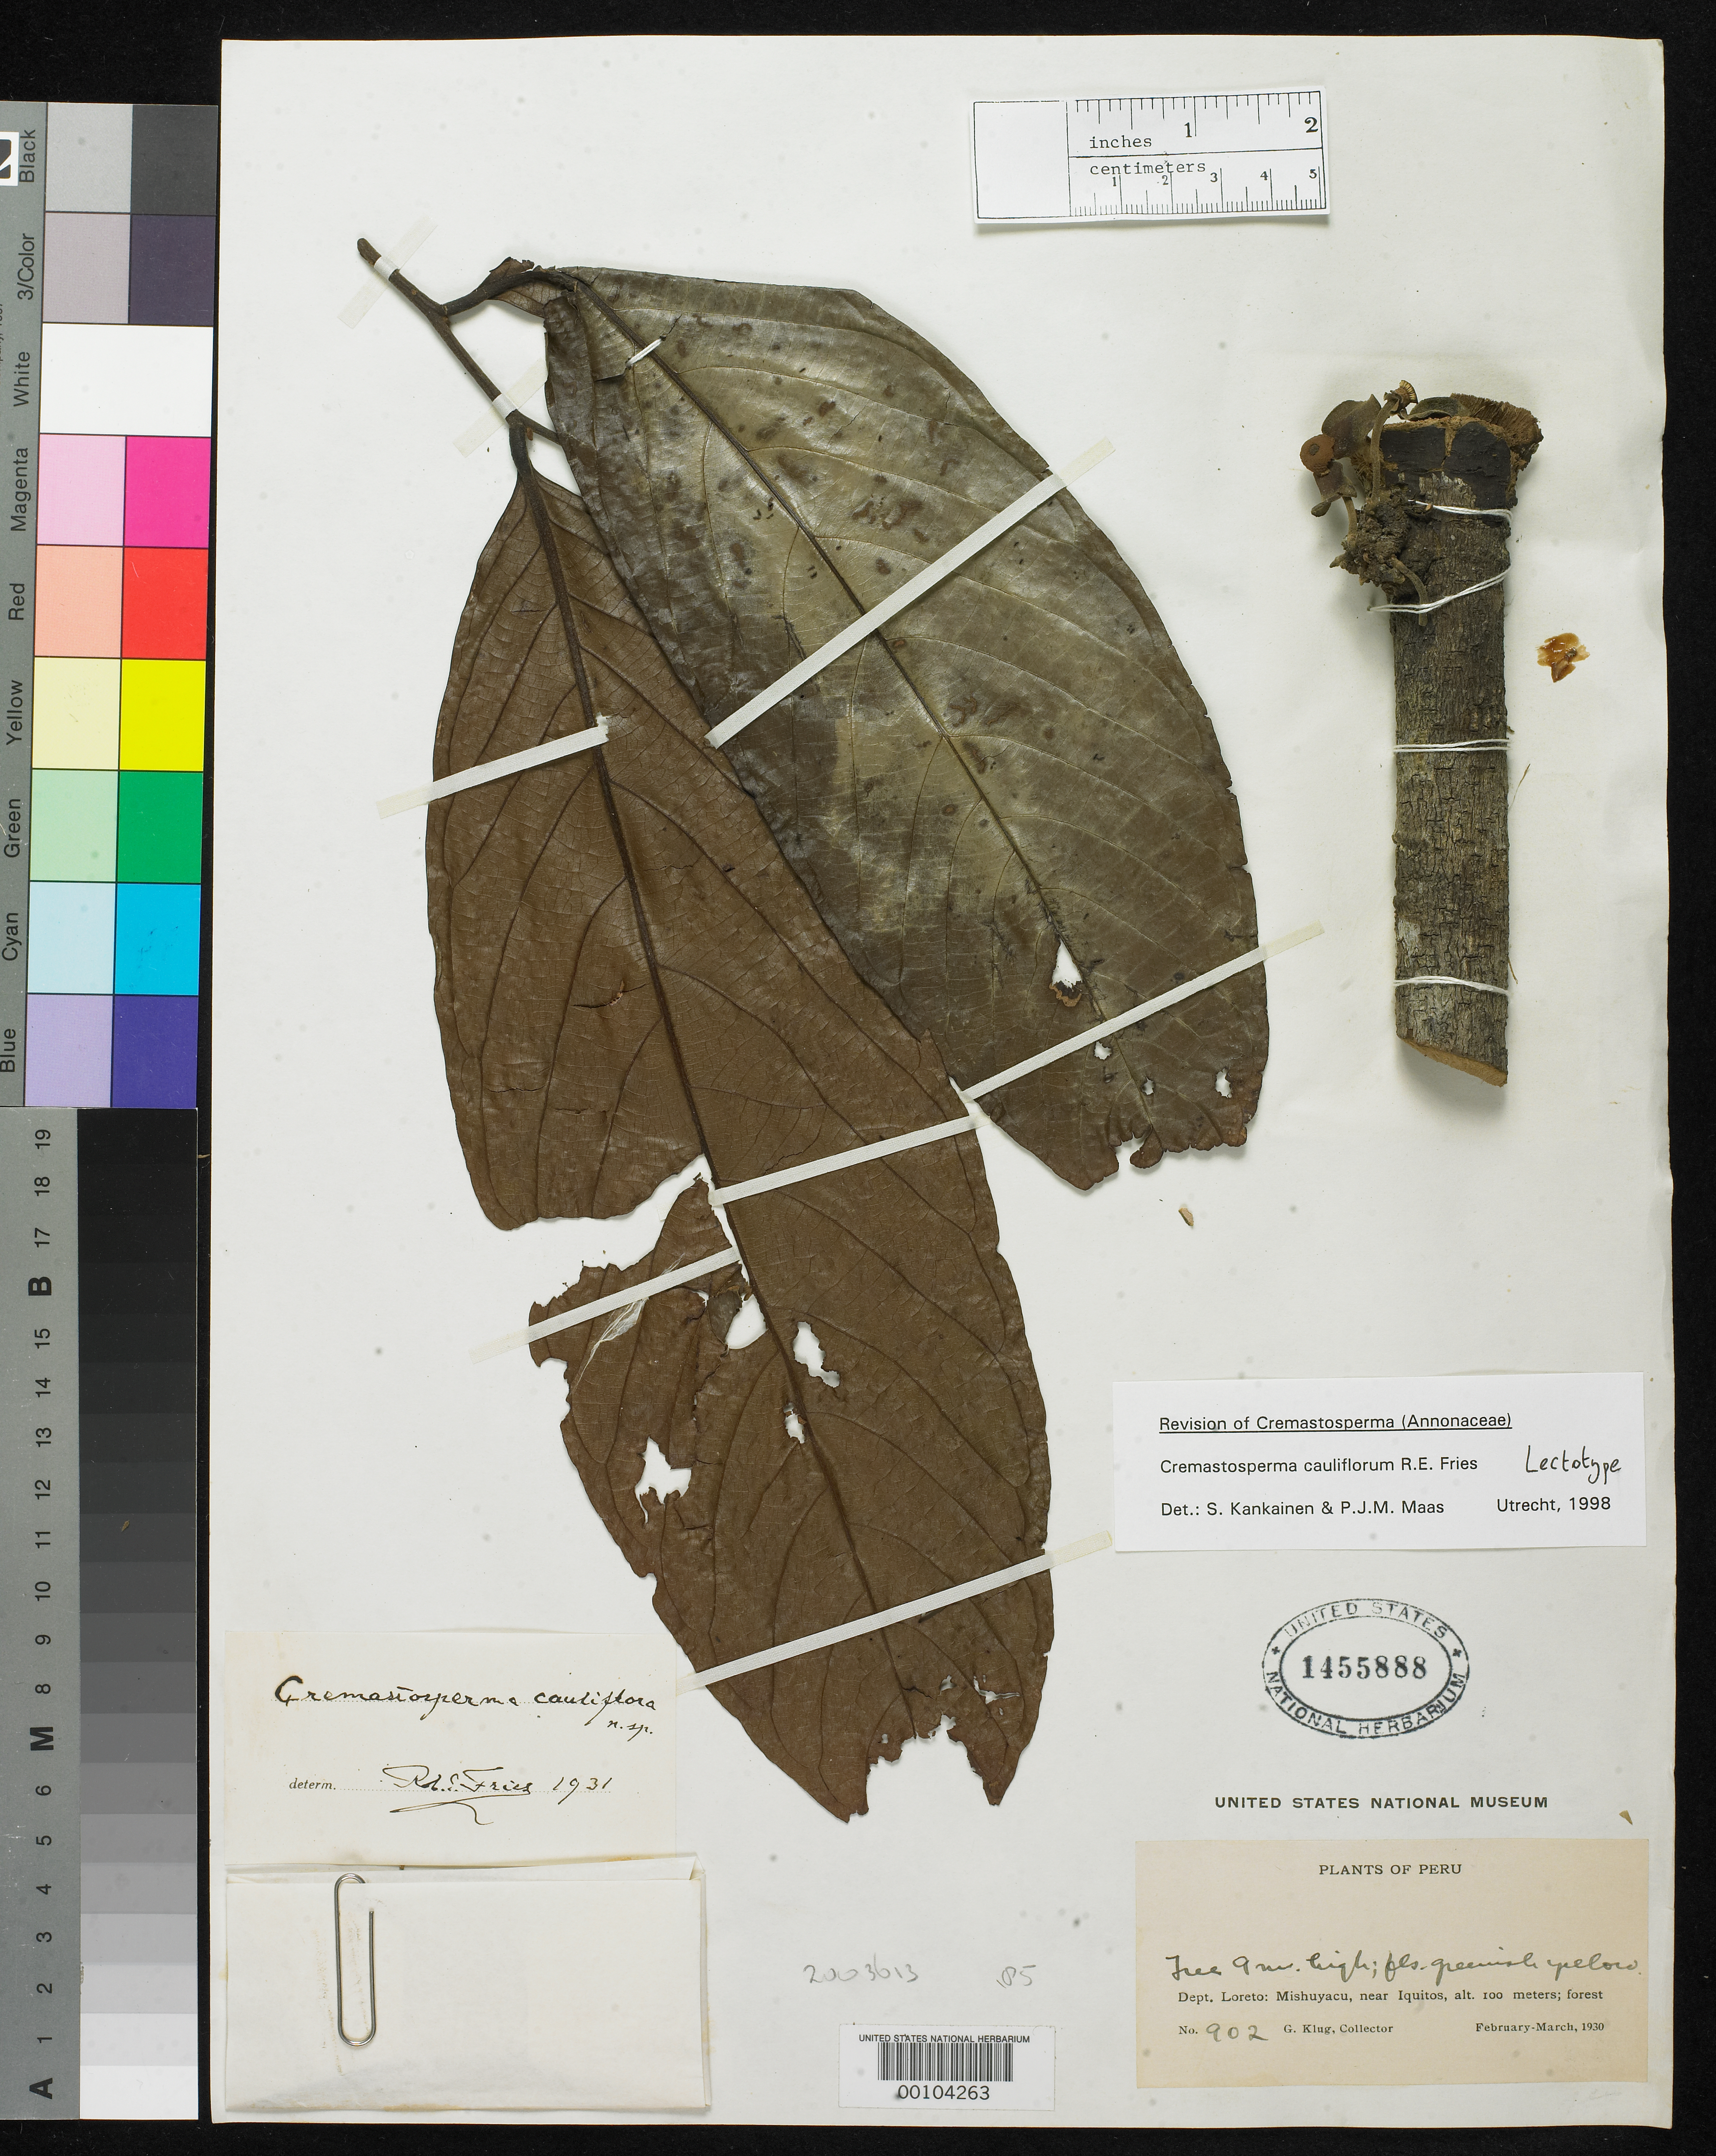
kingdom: Plantae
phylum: Tracheophyta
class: Magnoliopsida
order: Magnoliales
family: Annonaceae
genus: Cremastosperma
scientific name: Cremastosperma cauliflorum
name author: R.E. Fr.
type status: Isotype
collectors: G. Klug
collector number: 902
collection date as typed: Feb 1930 to -- Mar 1930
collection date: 1930-02/1930-03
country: Peru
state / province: Loreto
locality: Mishuyacu, near Iquitos.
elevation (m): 100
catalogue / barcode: US 1455888